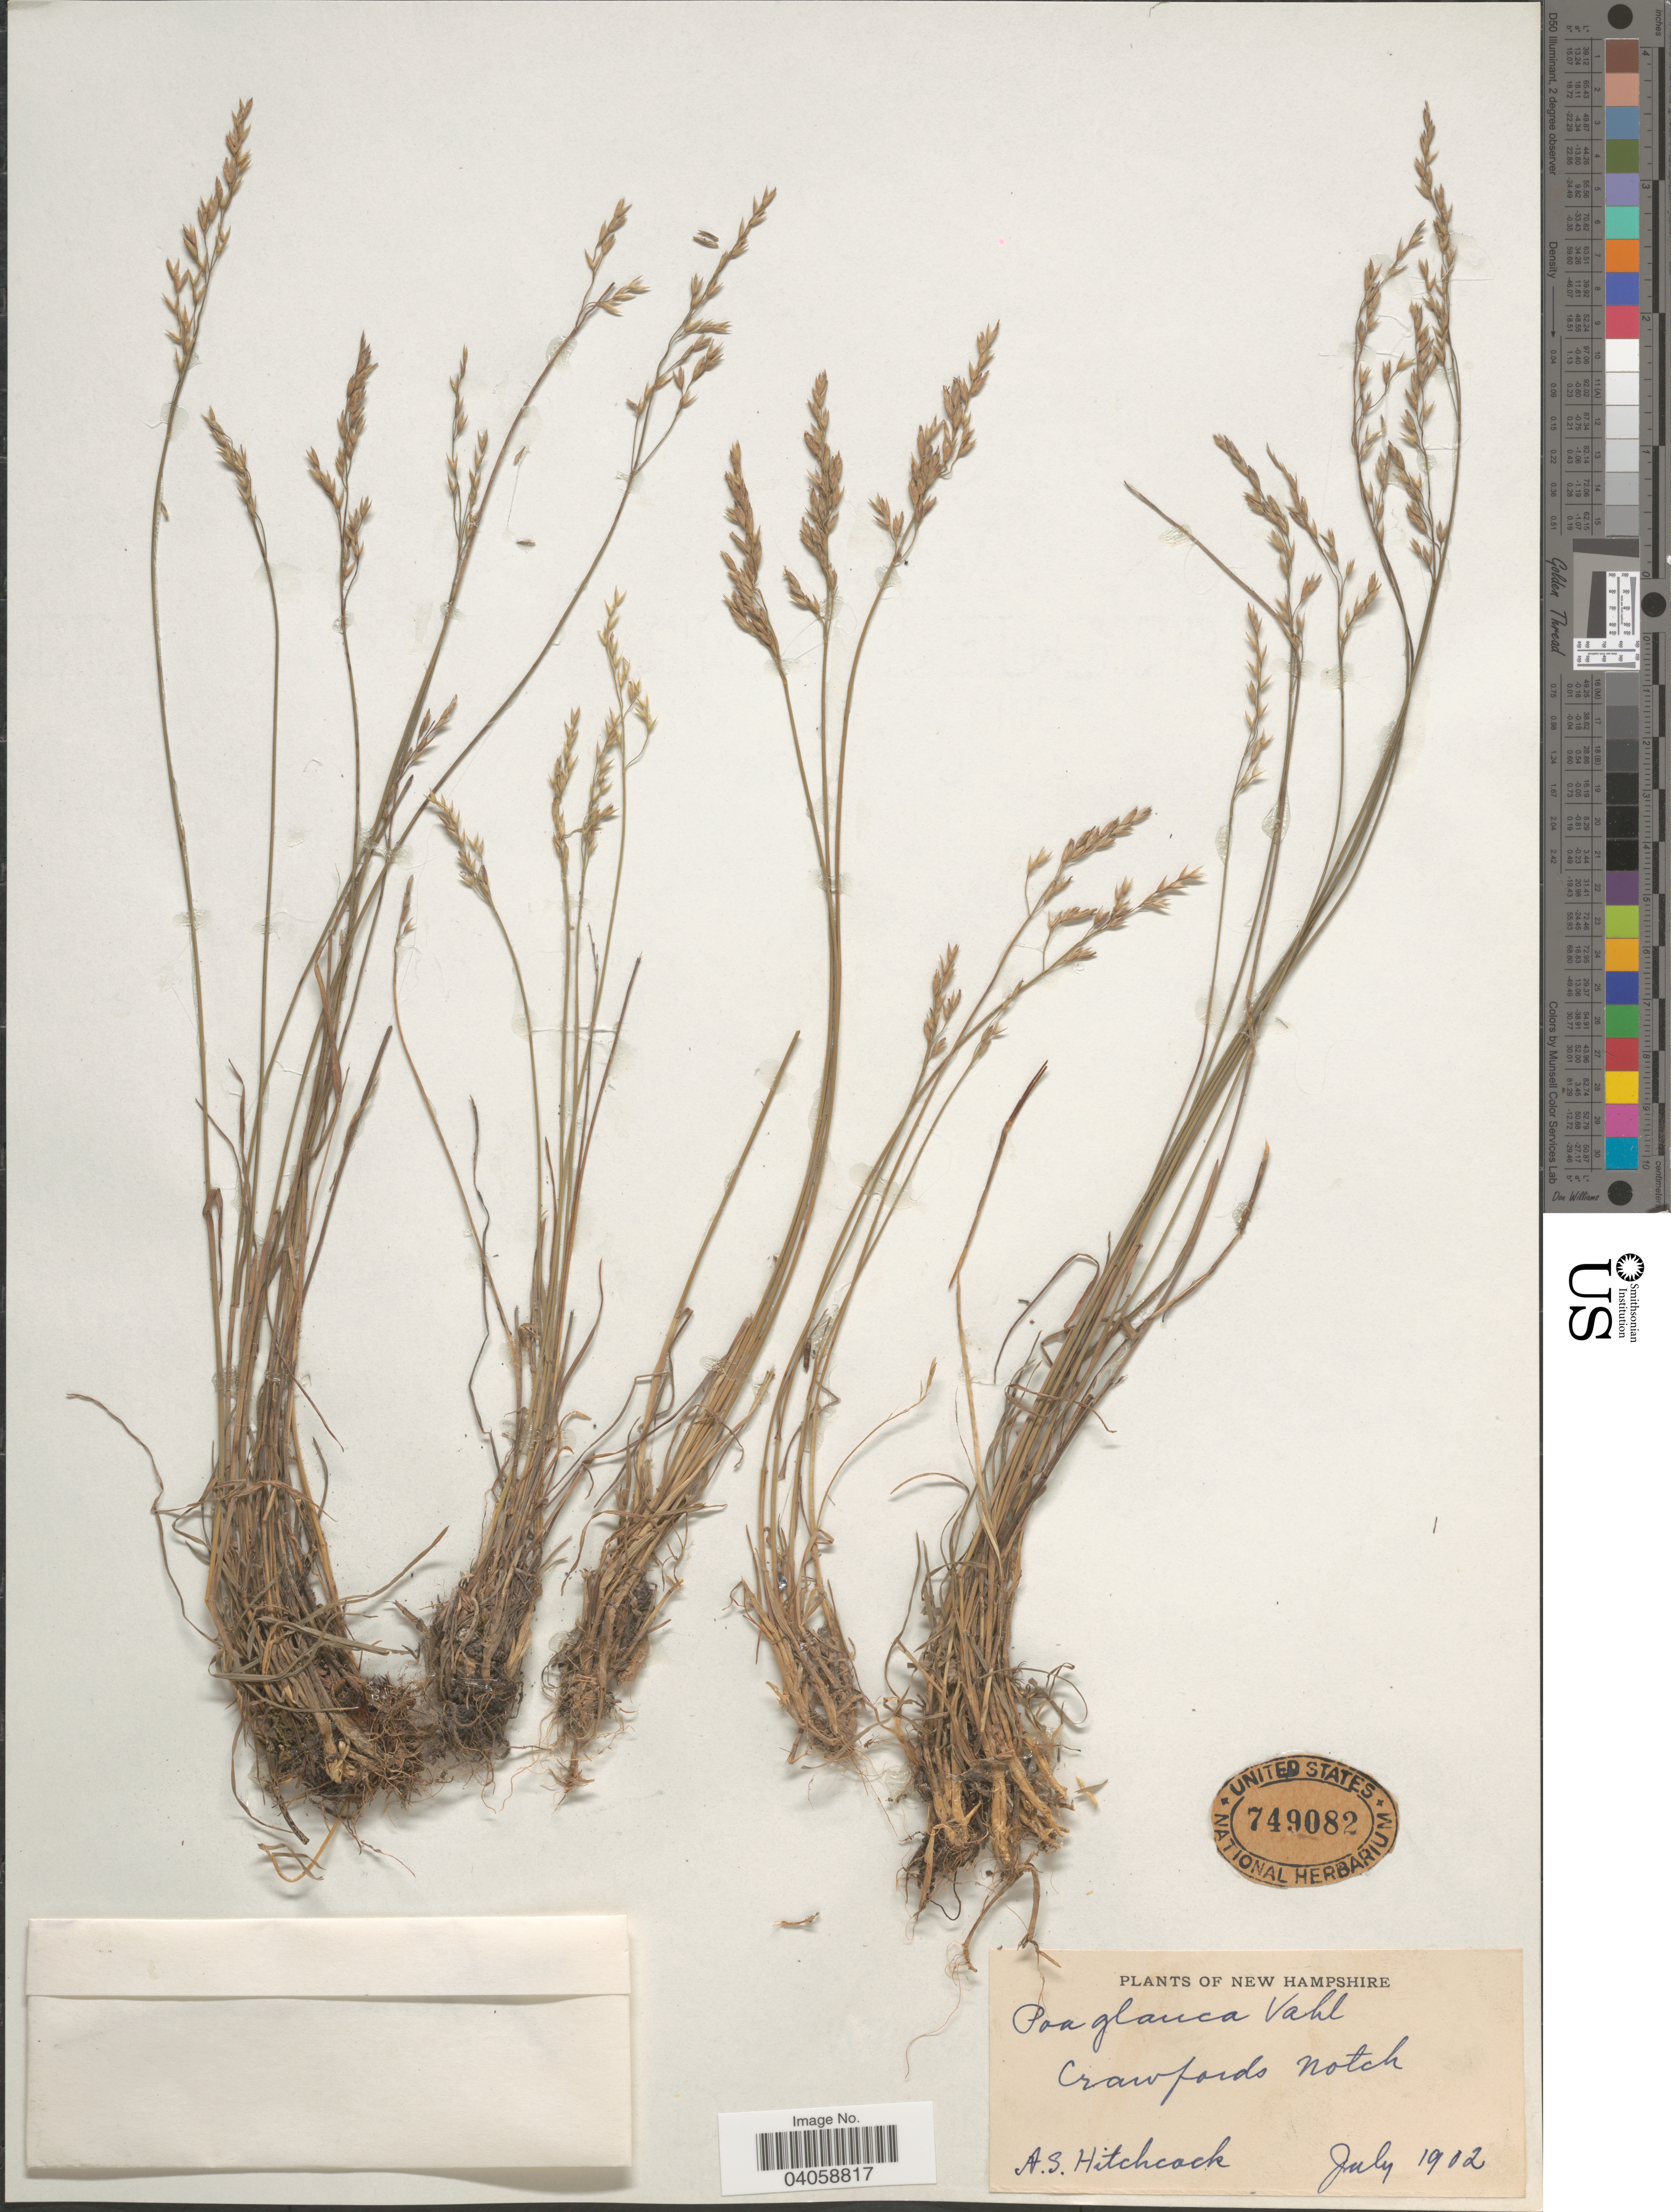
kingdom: Plantae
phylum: Tracheophyta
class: Liliopsida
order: Poales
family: Poaceae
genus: Poa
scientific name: Poa glauca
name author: Vahl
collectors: A. S. Hitchcock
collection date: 1902-07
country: United States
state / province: New Hampshire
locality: Crawfords Notch.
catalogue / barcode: US 749082